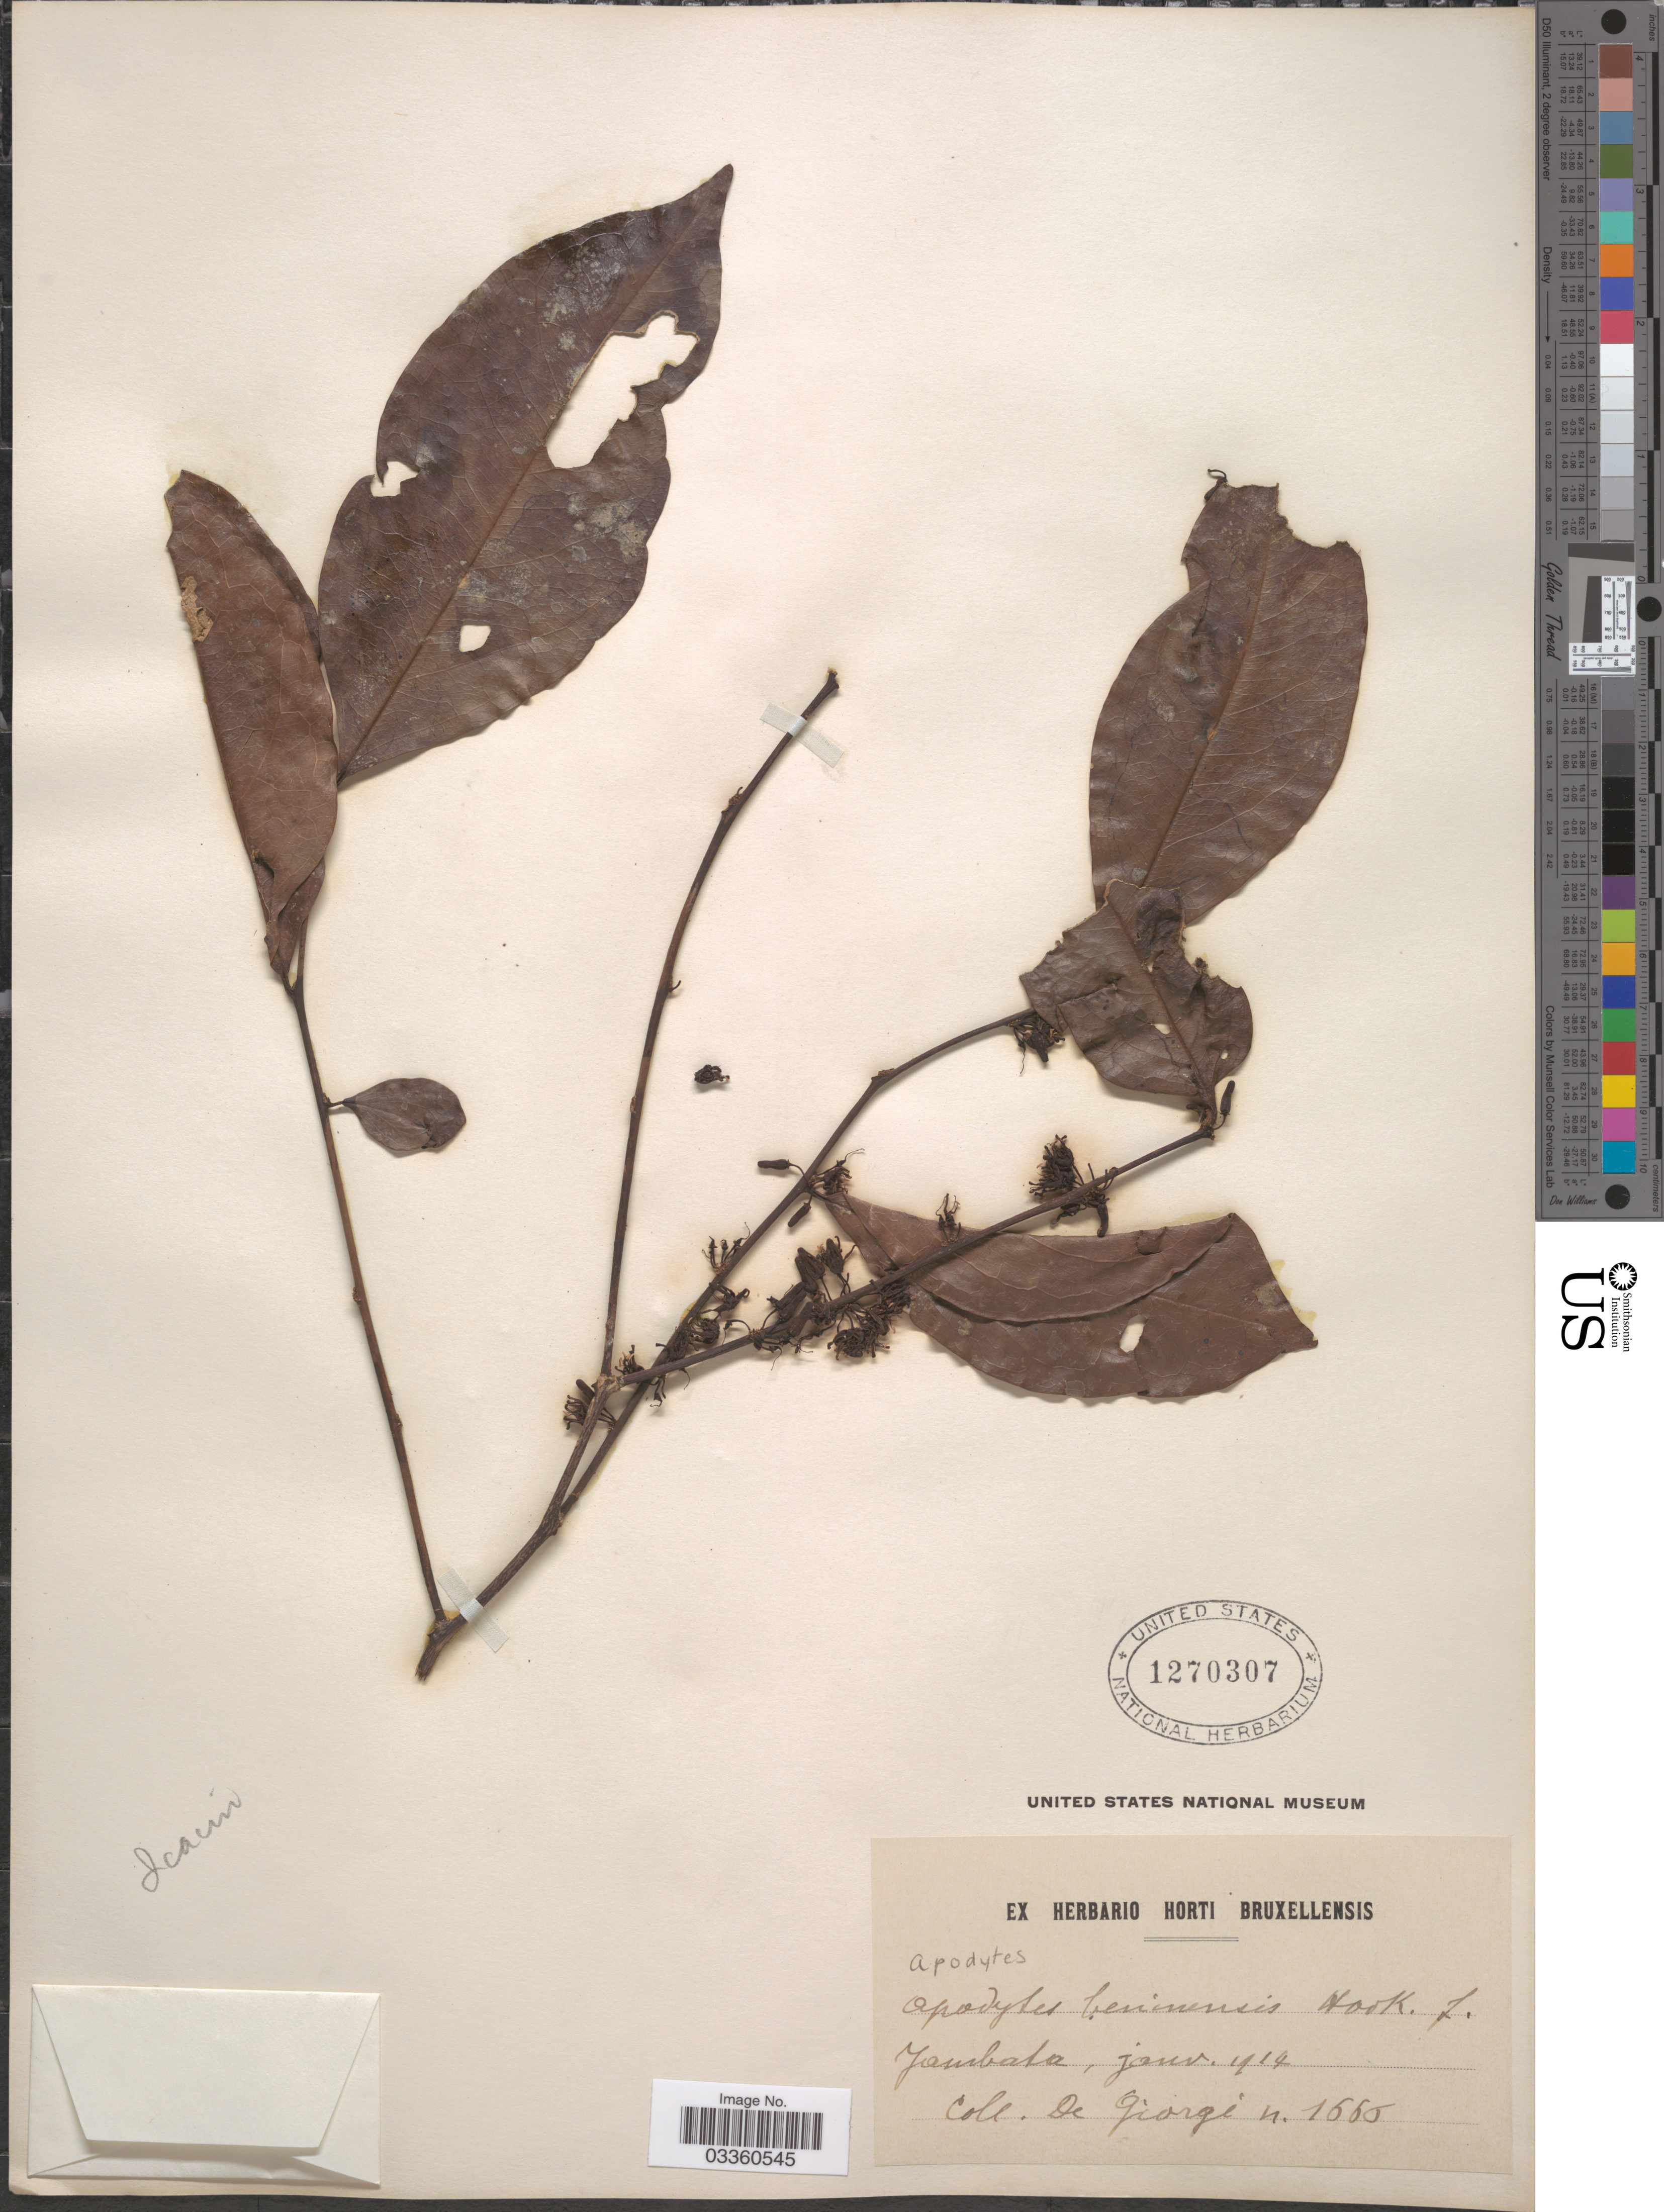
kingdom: Plantae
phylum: Tracheophyta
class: Magnoliopsida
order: Metteniusales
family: Metteniusaceae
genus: Rhaphiostylis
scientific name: Rhaphiostylis beninensis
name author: (Planch.) Benth.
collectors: D. Giorgi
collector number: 1666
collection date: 1914-01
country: Congo, Democratic Republic of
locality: Yambata.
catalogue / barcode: US 1270307